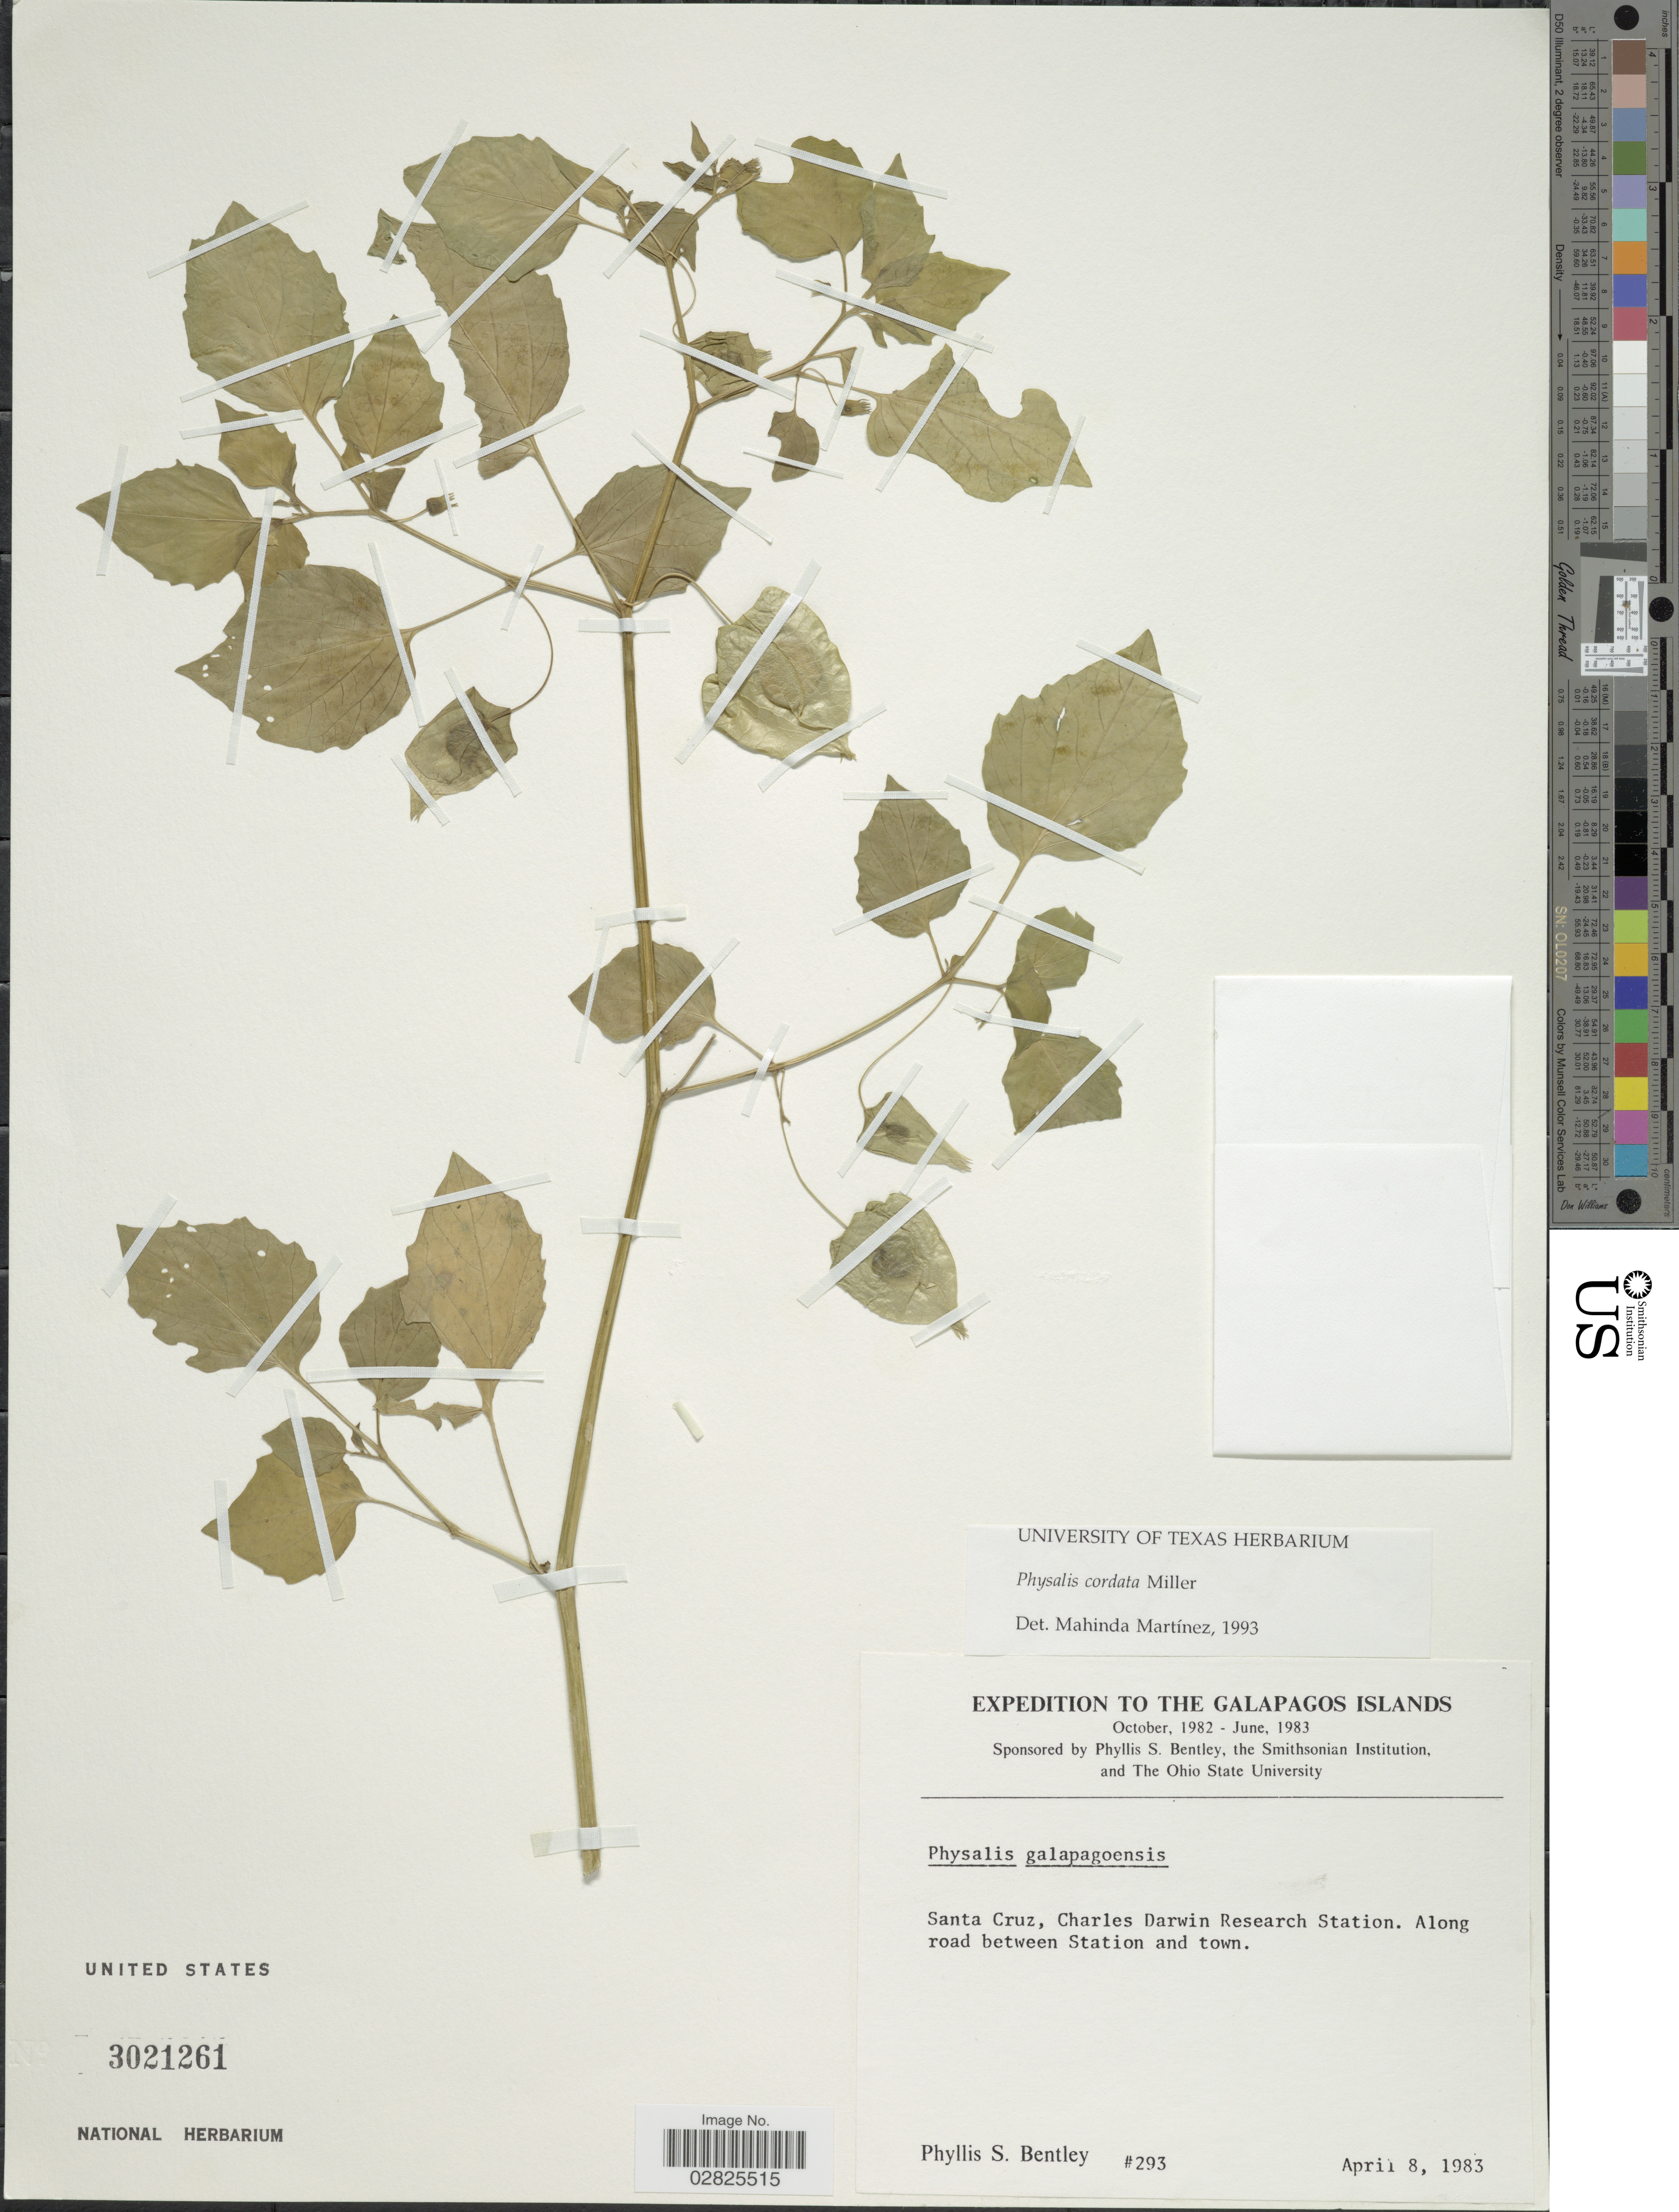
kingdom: Plantae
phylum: Tracheophyta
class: Magnoliopsida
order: Solanales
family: Solanaceae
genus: Physalis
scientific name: Physalis cordata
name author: Mill.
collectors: P. S. Bentley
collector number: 293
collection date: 1983-04-08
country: Ecuador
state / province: Colón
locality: Galapagos Islands. Santa Cruz, Charles Darwin Research Station. Along road between Station and town.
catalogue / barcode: US 3021261